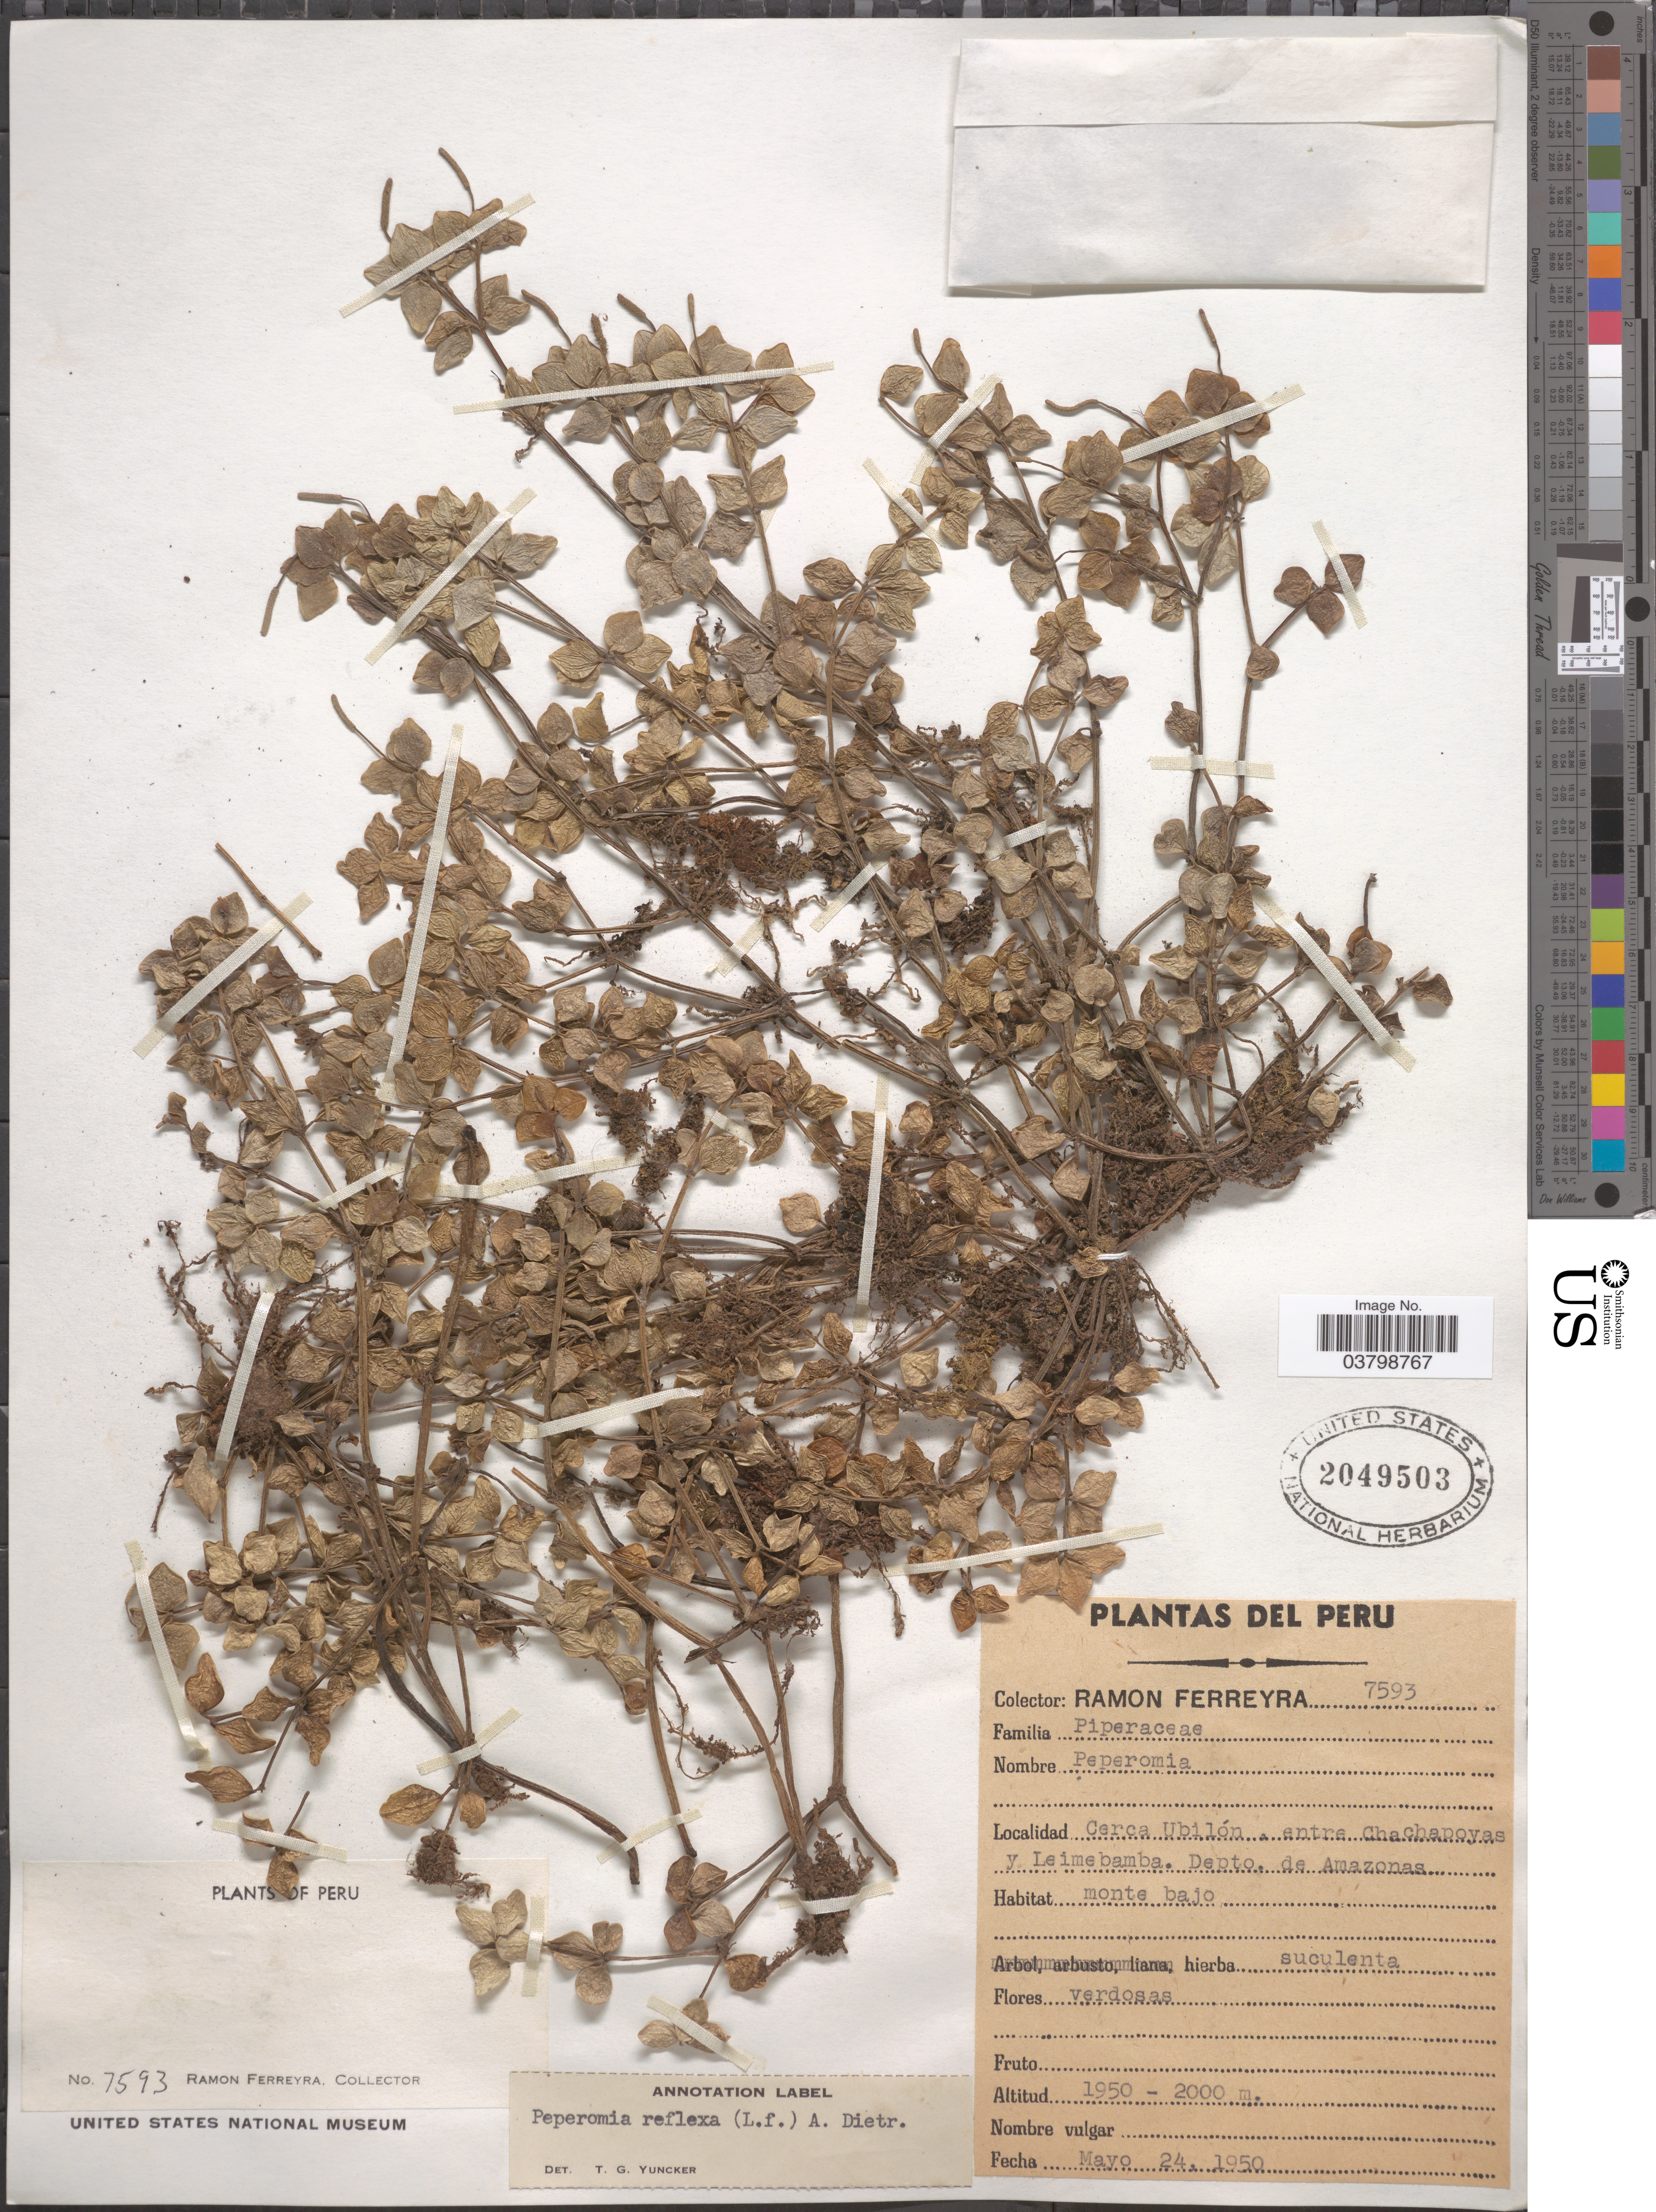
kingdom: Plantae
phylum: Tracheophyta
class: Magnoliopsida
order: Piperales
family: Piperaceae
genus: Peperomia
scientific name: Peperomia tetraphylla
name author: (G. Forst.) Hook. & Arn.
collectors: R. A. Ferreyra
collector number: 7593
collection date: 1950-05-24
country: Peru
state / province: Amazonas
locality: Cerca Ubilón entre Chachapoyas y Leimebamba. Depto. de Amazonas.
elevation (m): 1950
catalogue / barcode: US 2049503